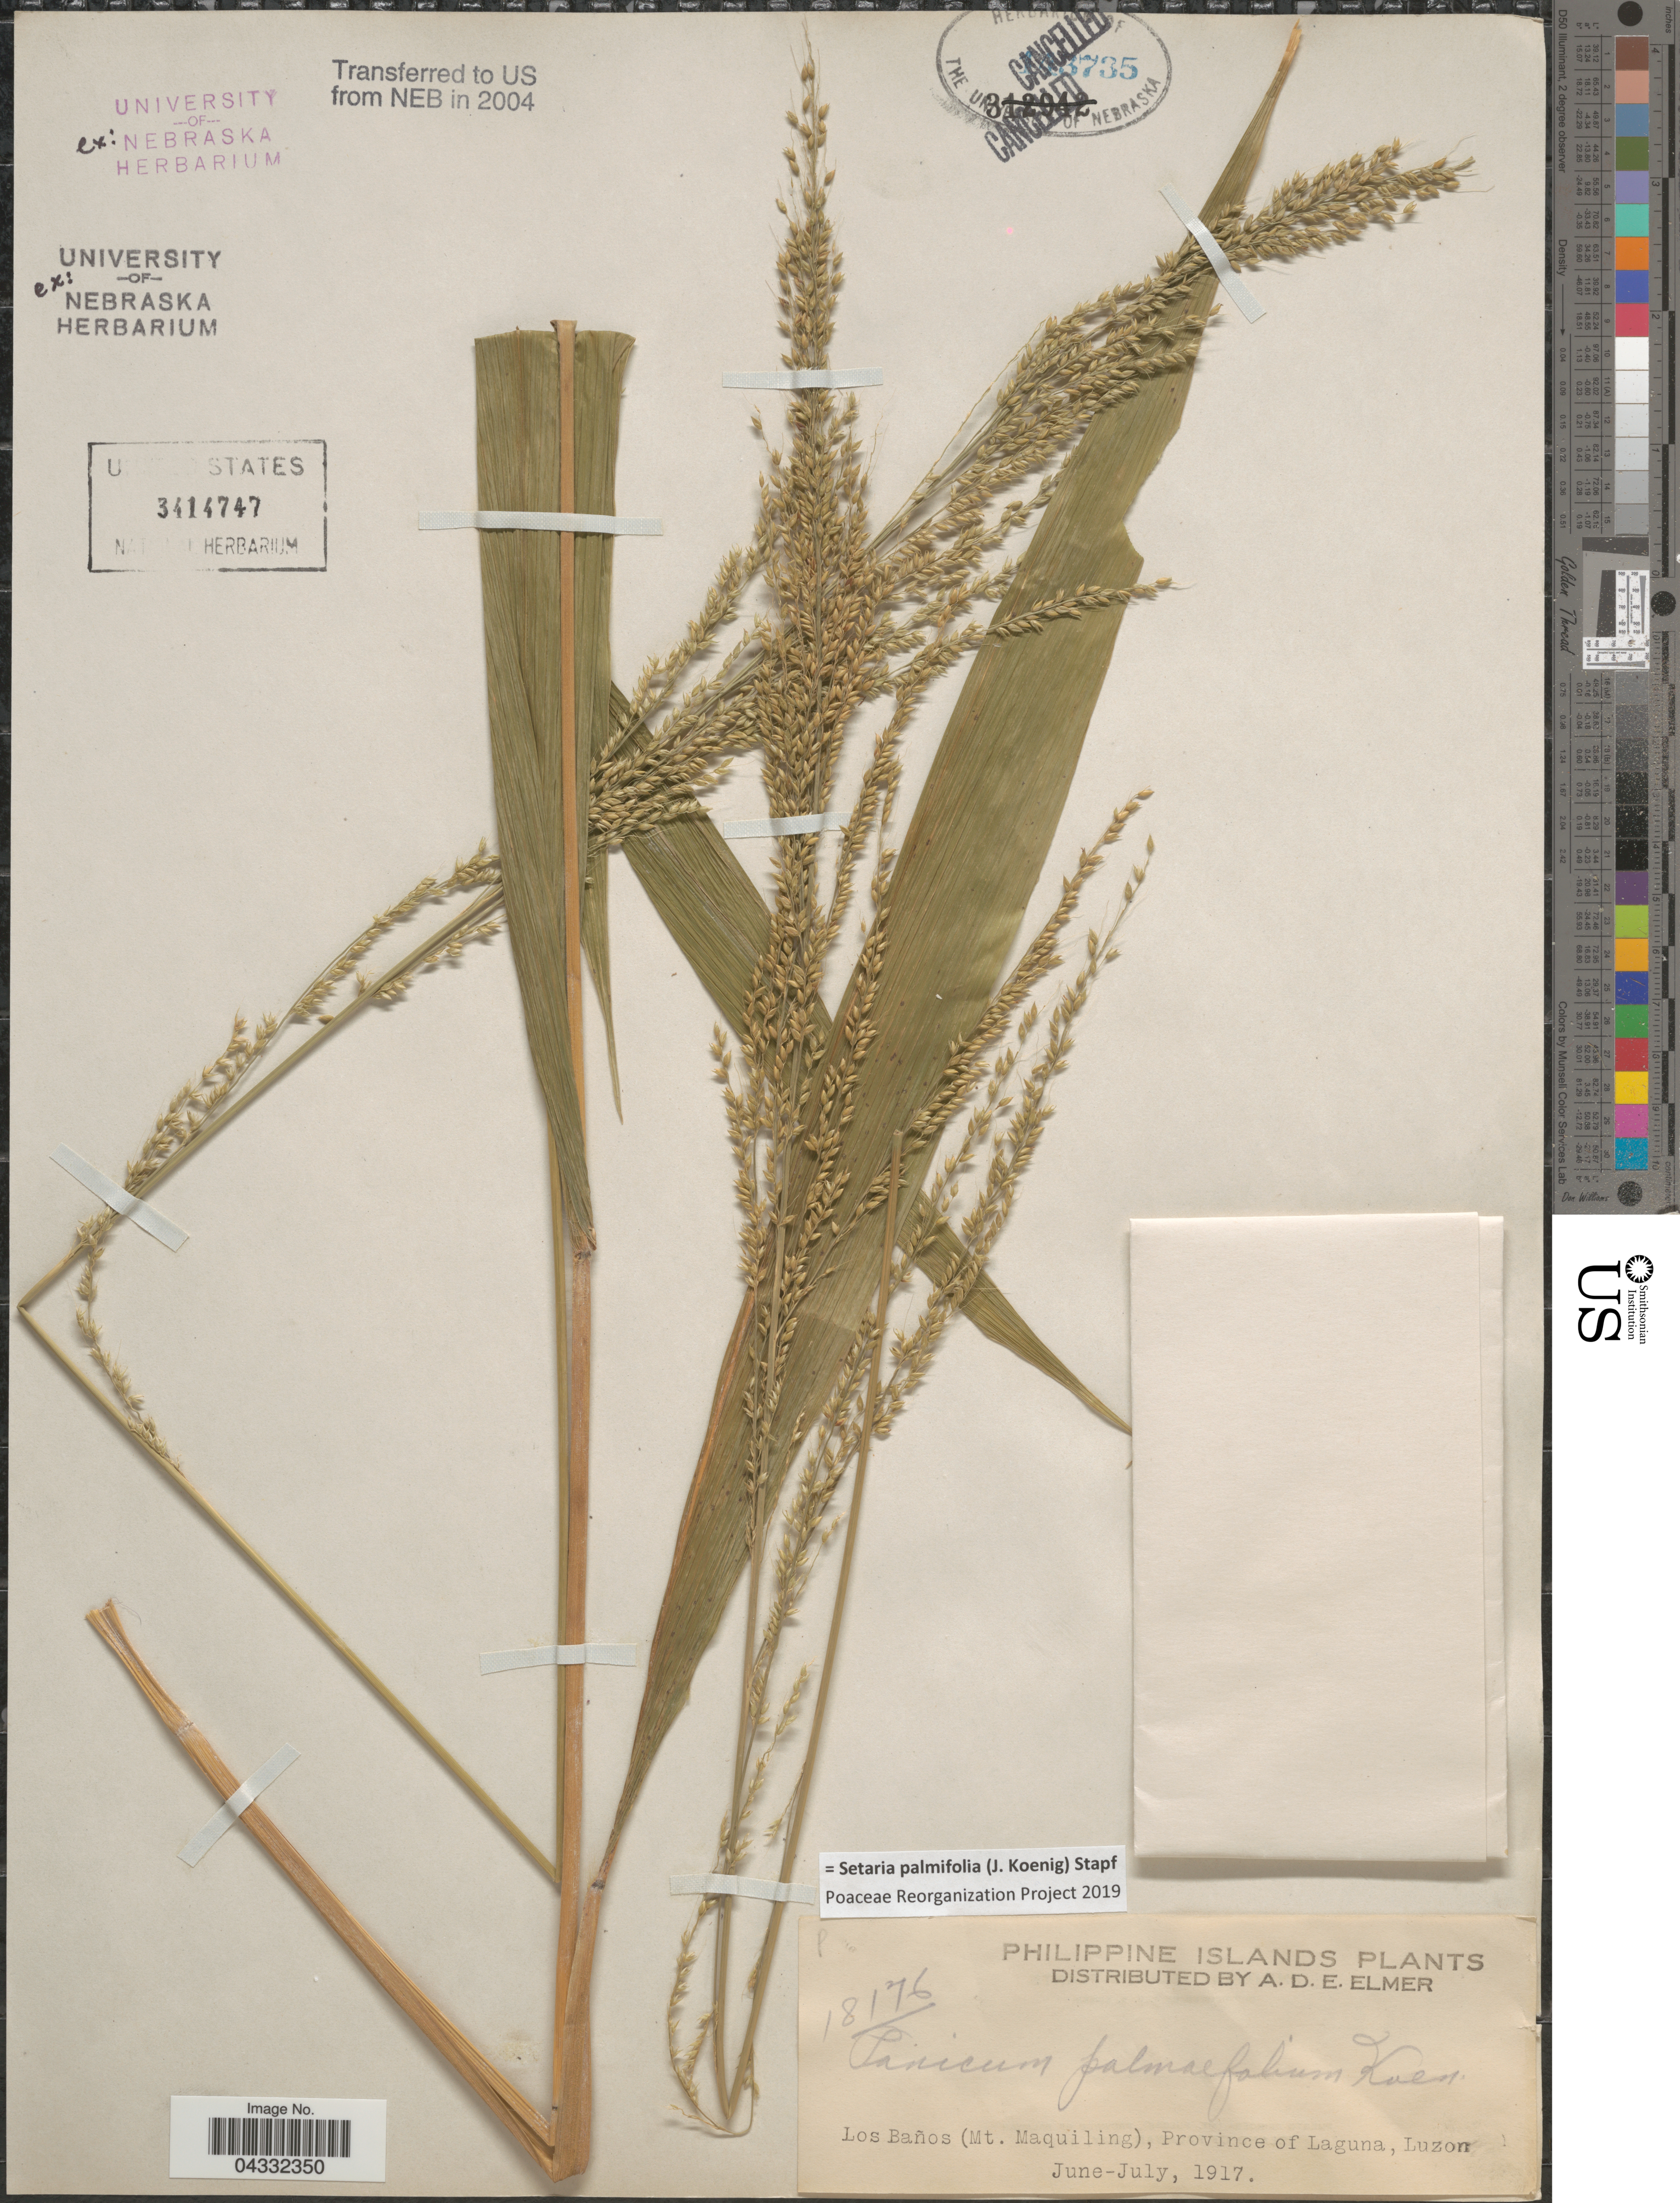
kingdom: Plantae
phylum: Tracheophyta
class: Liliopsida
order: Poales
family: Poaceae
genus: Setaria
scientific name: Setaria palmifolia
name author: (J. Koenig) Stapf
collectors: A. D. E. Elmer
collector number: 18176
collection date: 1917-06/1917-07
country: Philippines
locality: Philippine Islands. Los Baños (Mt. Maquiling), Province of Laguna, Luzon.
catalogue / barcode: US 3414747